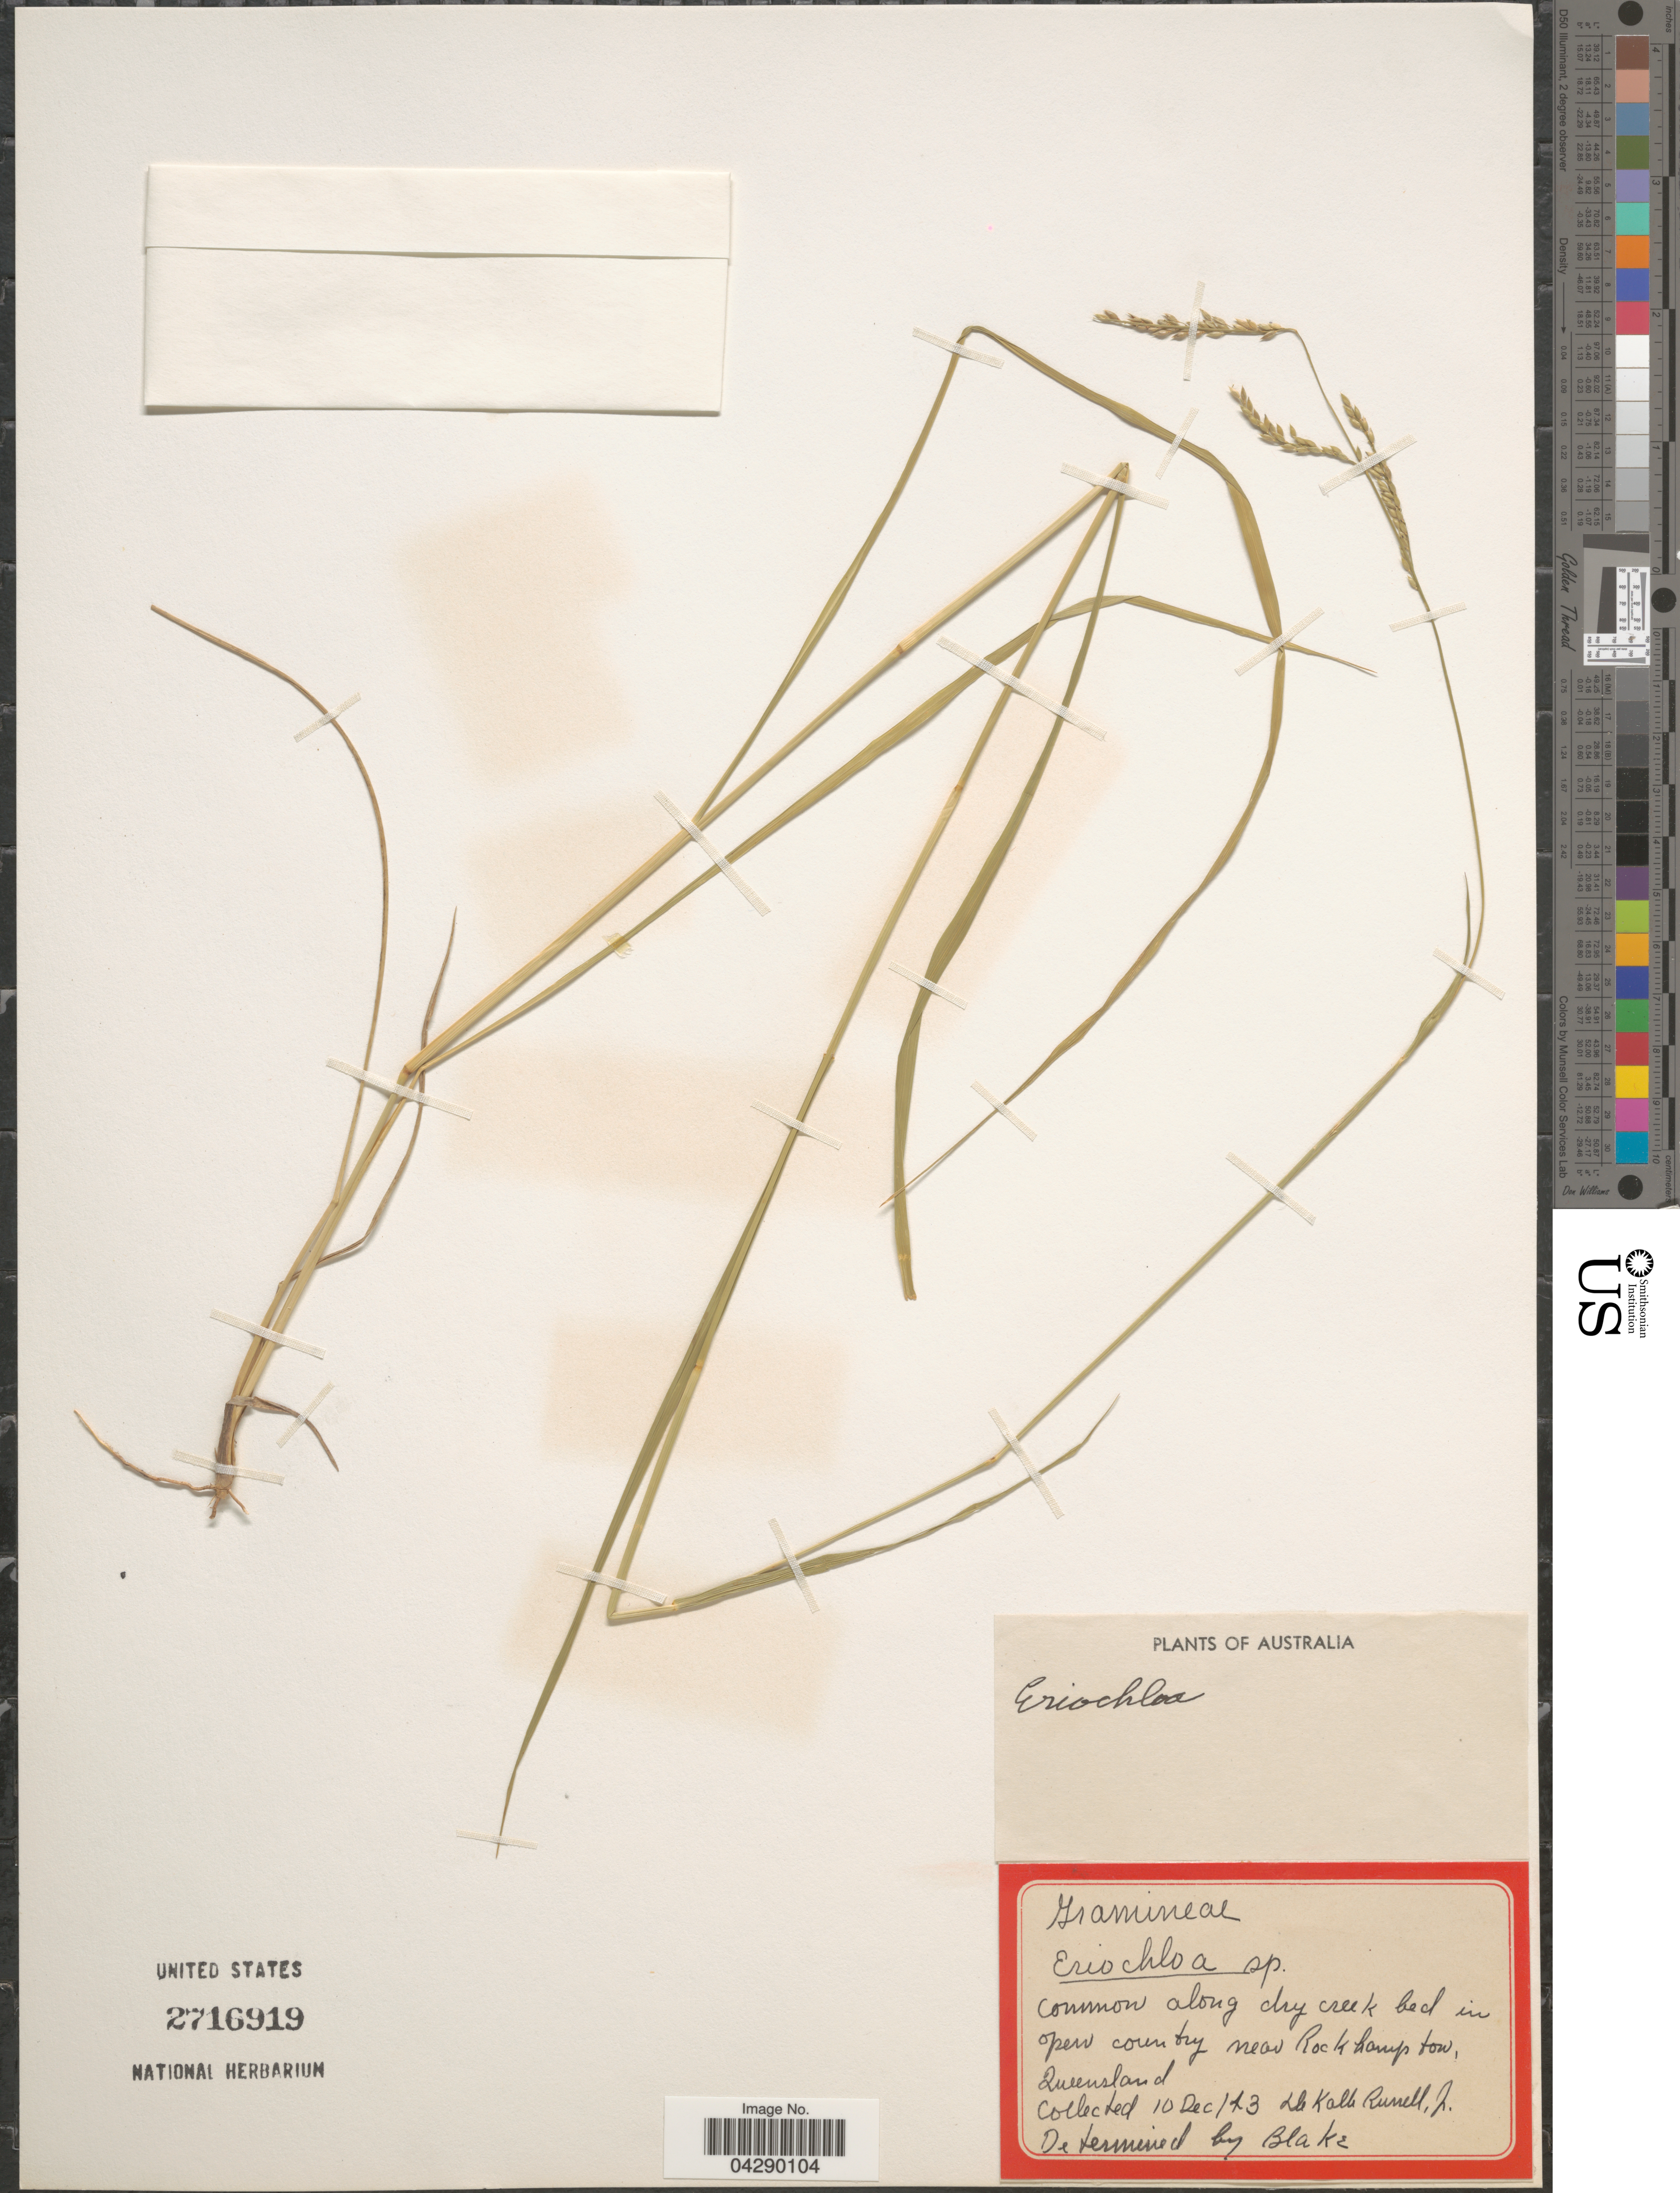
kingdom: Plantae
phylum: Tracheophyta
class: Liliopsida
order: Poales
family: Poaceae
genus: Eriochloa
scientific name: Eriochloa sp.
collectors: D. K. Russell Jr.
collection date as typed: Transcribed d/m/y: 10/12/73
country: Australia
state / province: Queensland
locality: Along dry creek bed in open country near Rockhampton.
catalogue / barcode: US 2716919